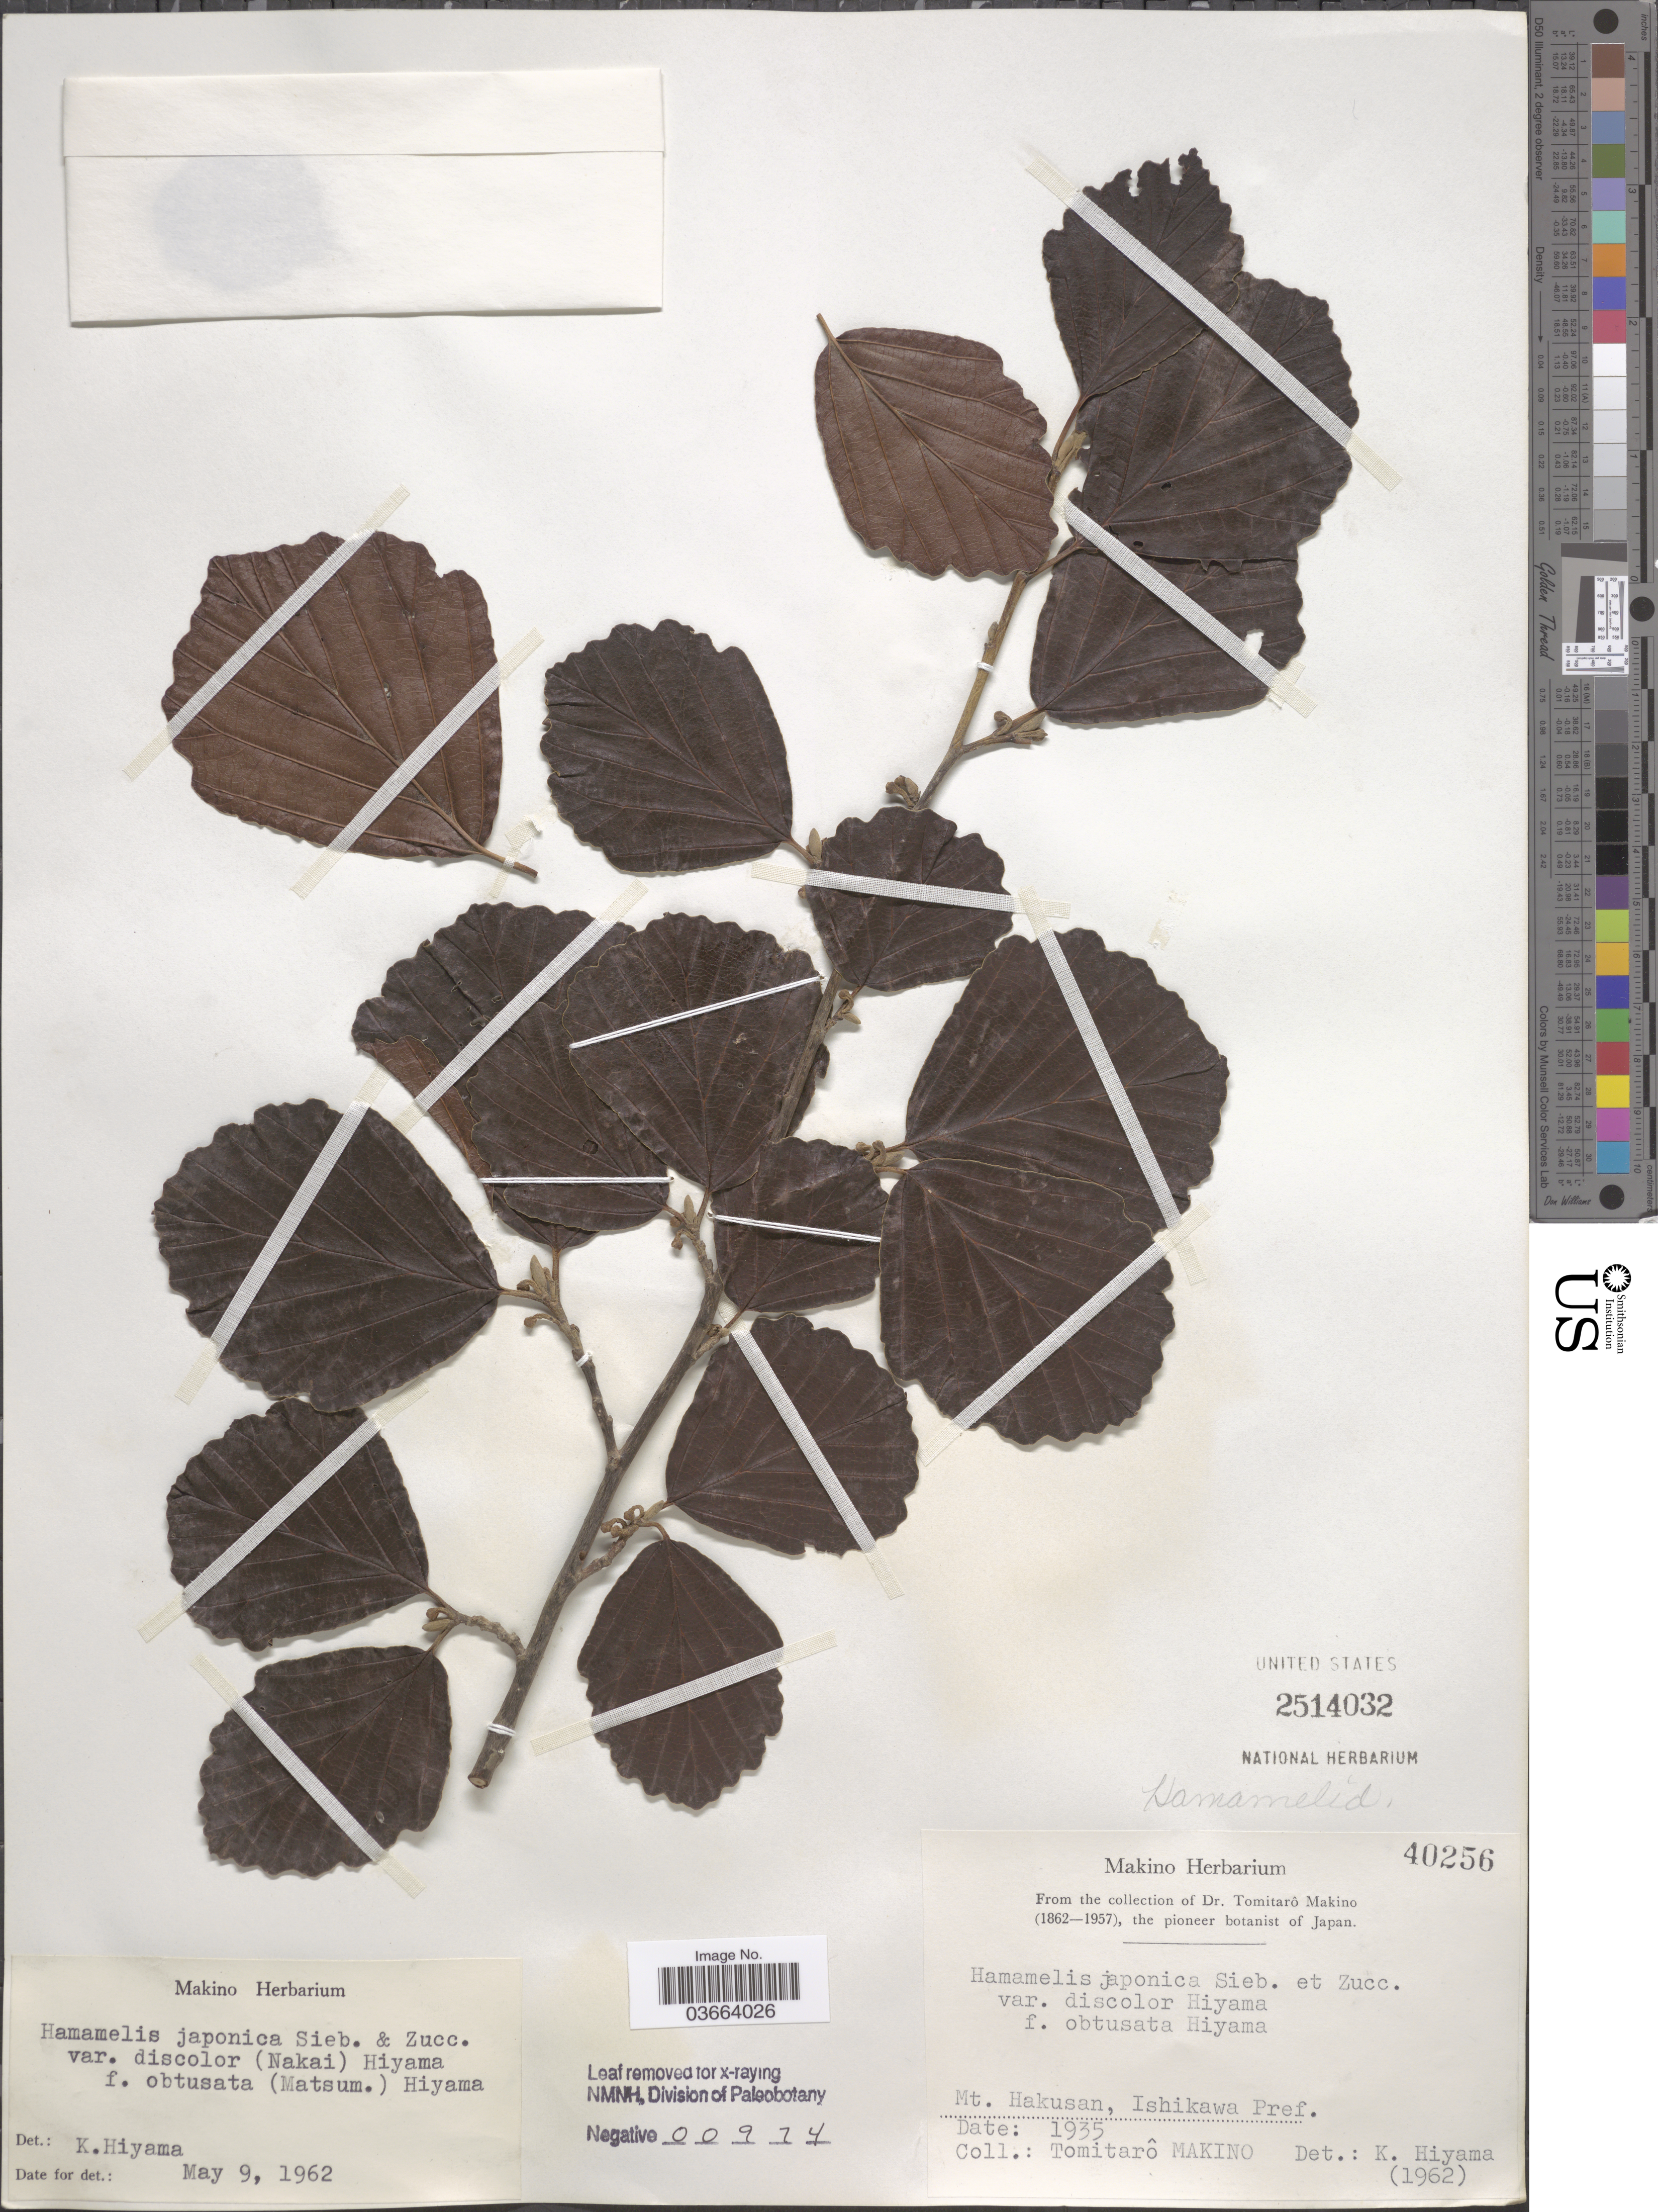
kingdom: Plantae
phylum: Tracheophyta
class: Magnoliopsida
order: Saxifragales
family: Hamamelidaceae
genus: Hamamelis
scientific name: Hamamelis japonica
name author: Siebold & Zucc.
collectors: T. Makino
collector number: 40256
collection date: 1935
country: Japan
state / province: Isikawa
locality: Mt. Hakusan, Ishikawa Pref.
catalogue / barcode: US 2514032